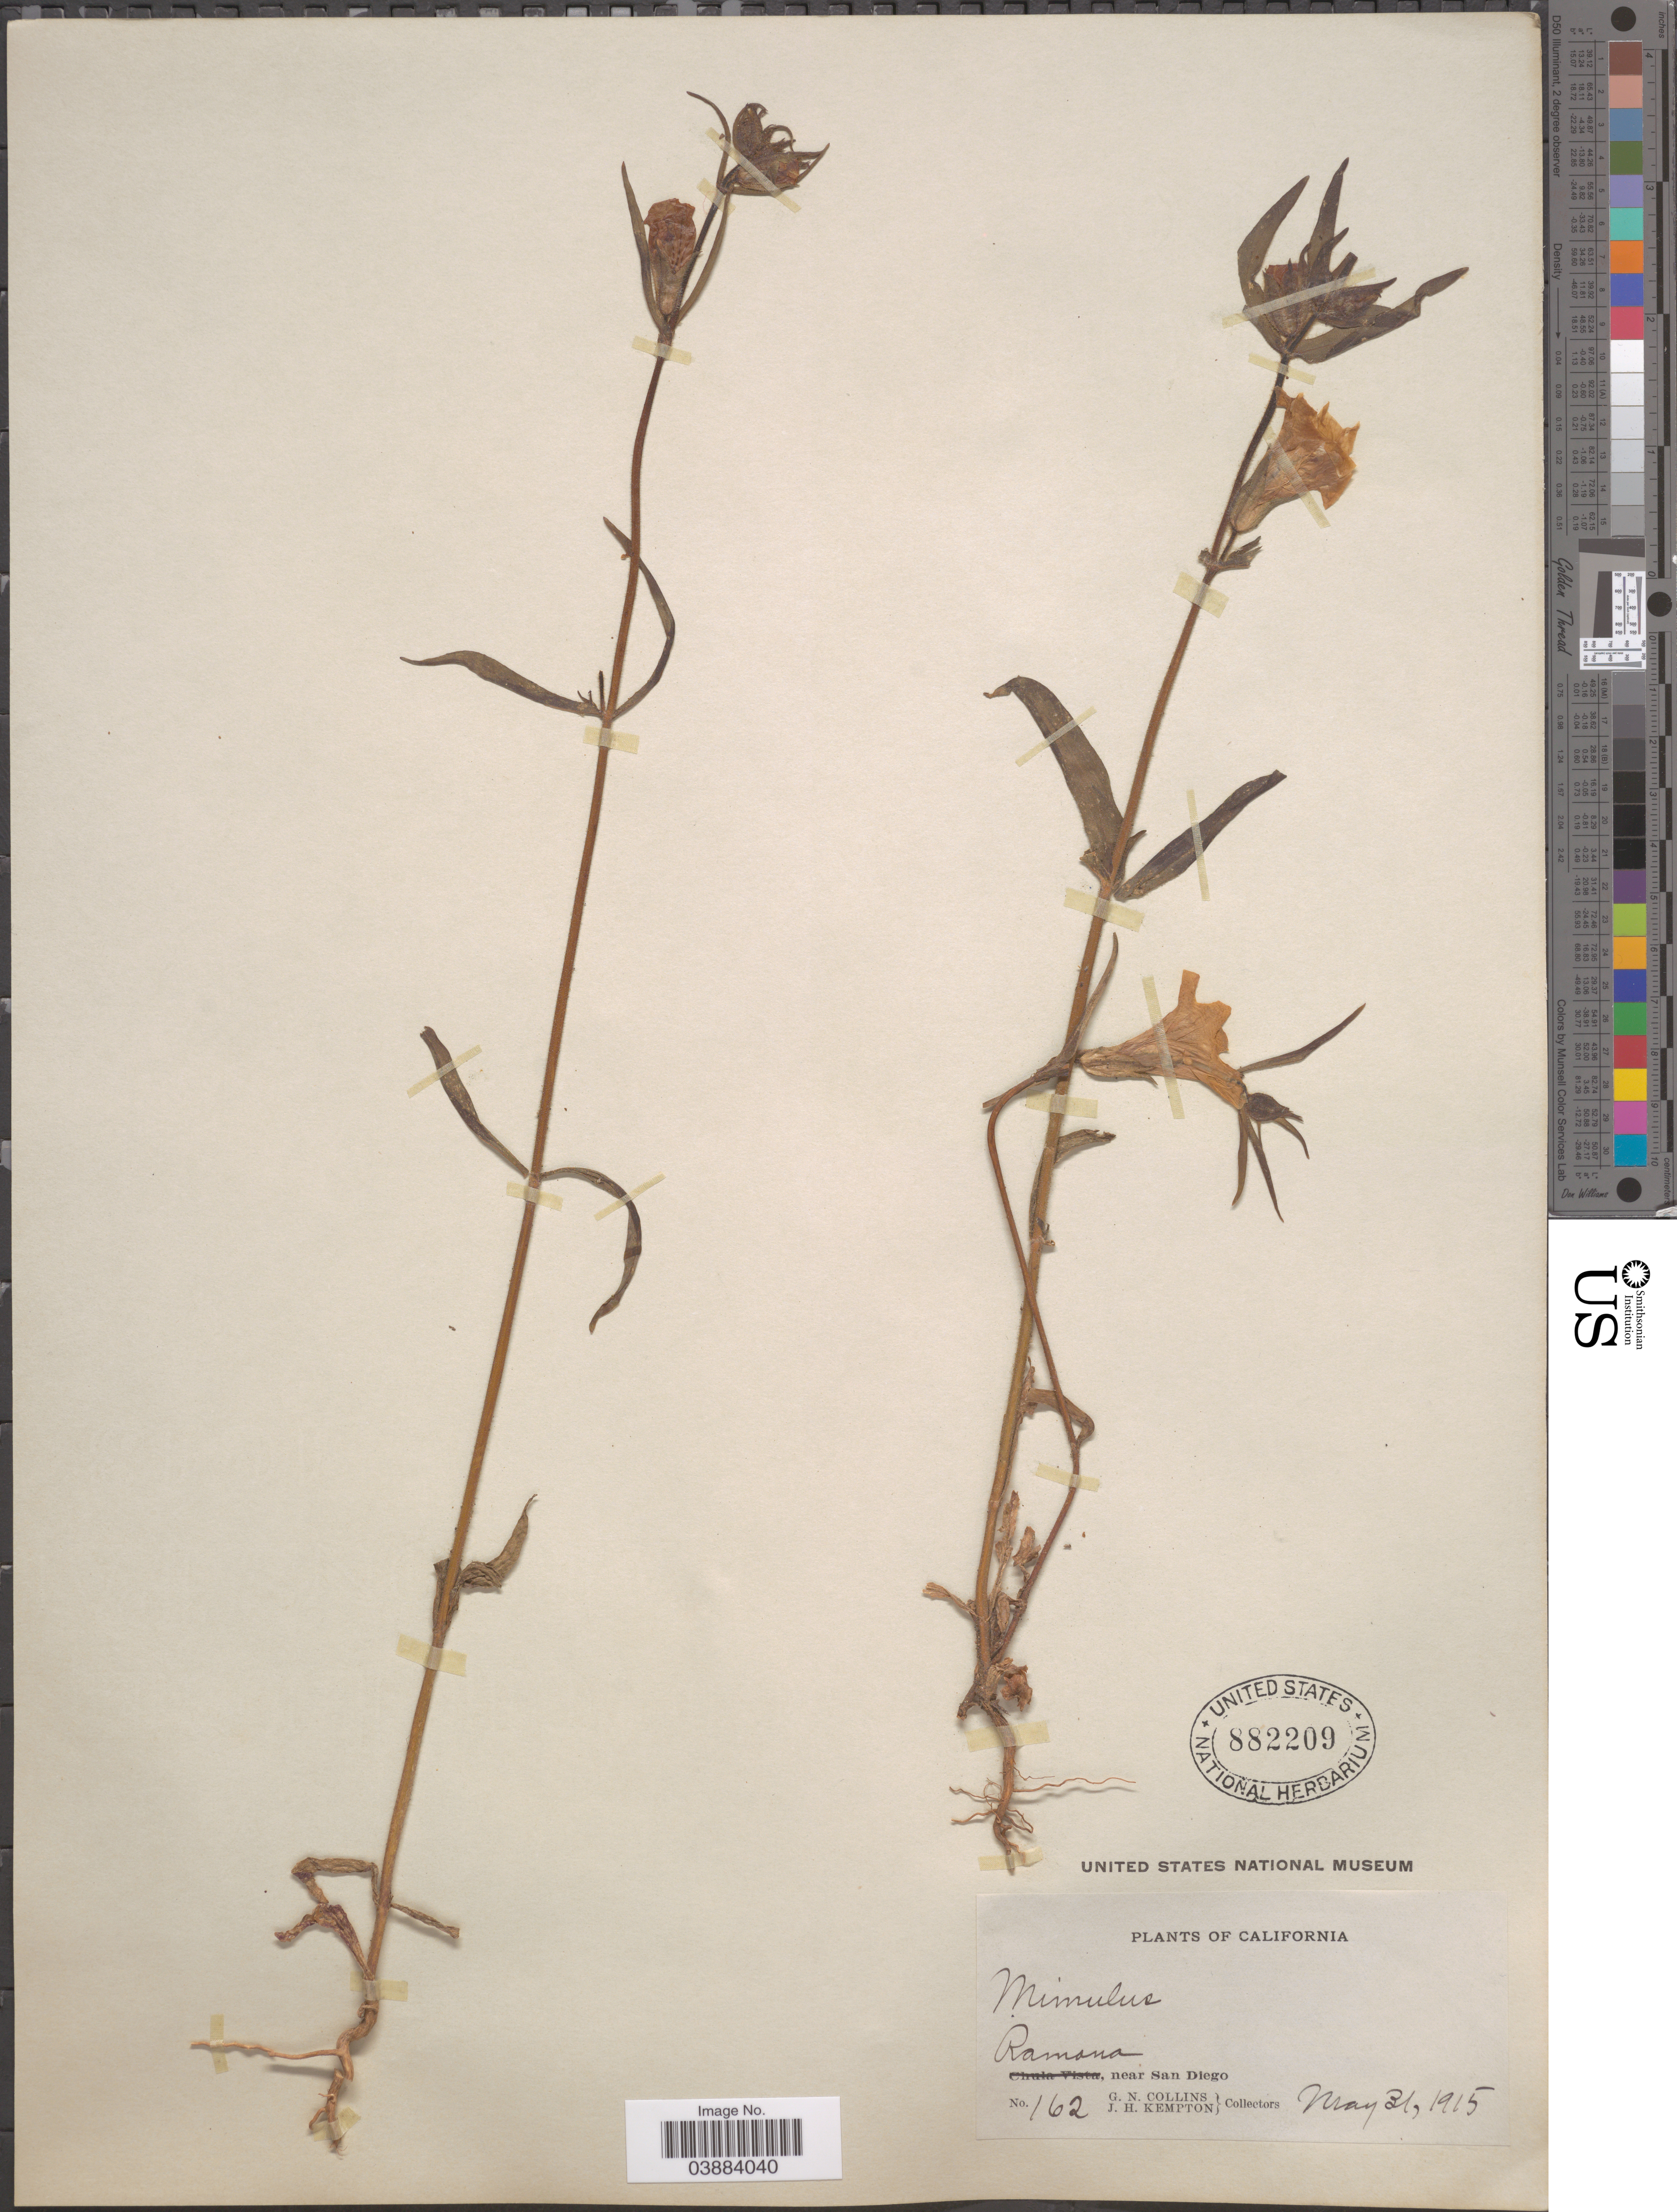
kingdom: Plantae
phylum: Tracheophyta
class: Magnoliopsida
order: Lamiales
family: Phrymaceae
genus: Eunanus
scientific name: Eunanus brevipes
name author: (Benth.) Greene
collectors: G. Collins & J. H. Kempton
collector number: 162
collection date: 1915-05-31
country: United States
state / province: California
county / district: San Diego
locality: Ramona, near San Diego.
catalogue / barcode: US 882209